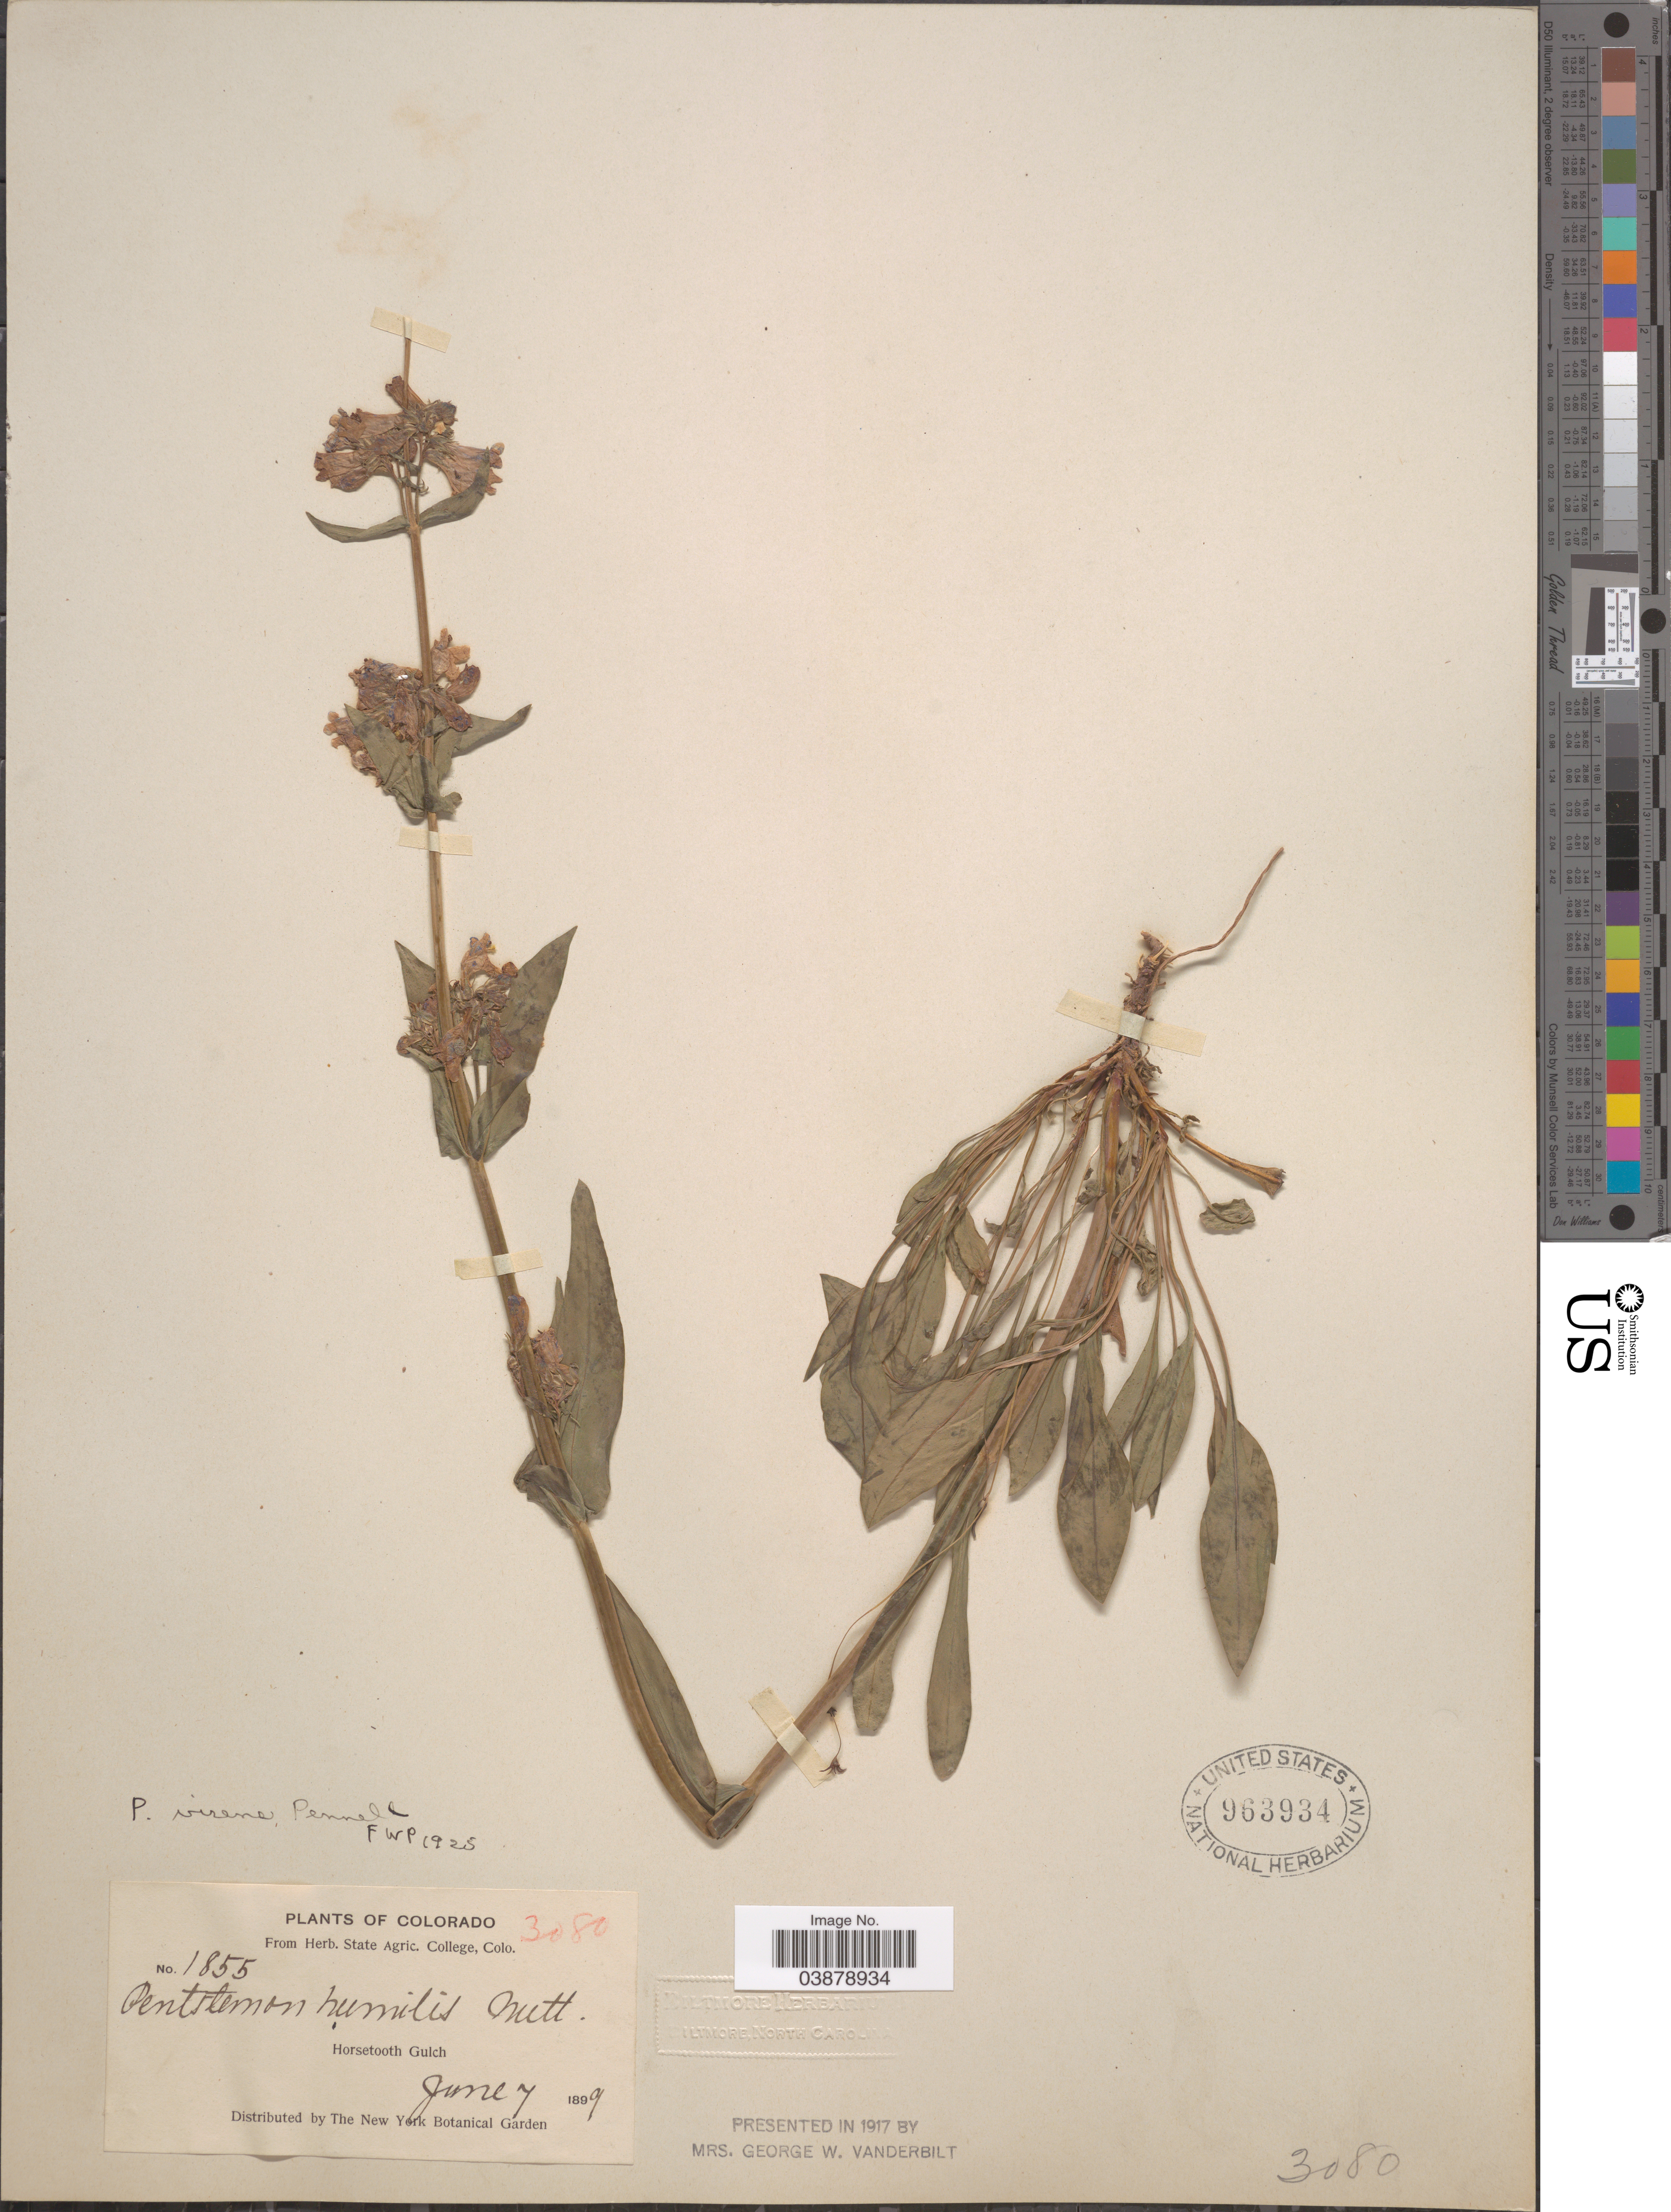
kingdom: Plantae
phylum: Tracheophyta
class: Magnoliopsida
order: Lamiales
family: Plantaginaceae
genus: Penstemon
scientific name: Penstemon virens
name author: Pennell ex Rydb.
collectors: ex herb. State Agric. College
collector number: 1855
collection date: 1899-06-07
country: United States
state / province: Colorado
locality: Horsetooth Gulch.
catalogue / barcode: US 963934